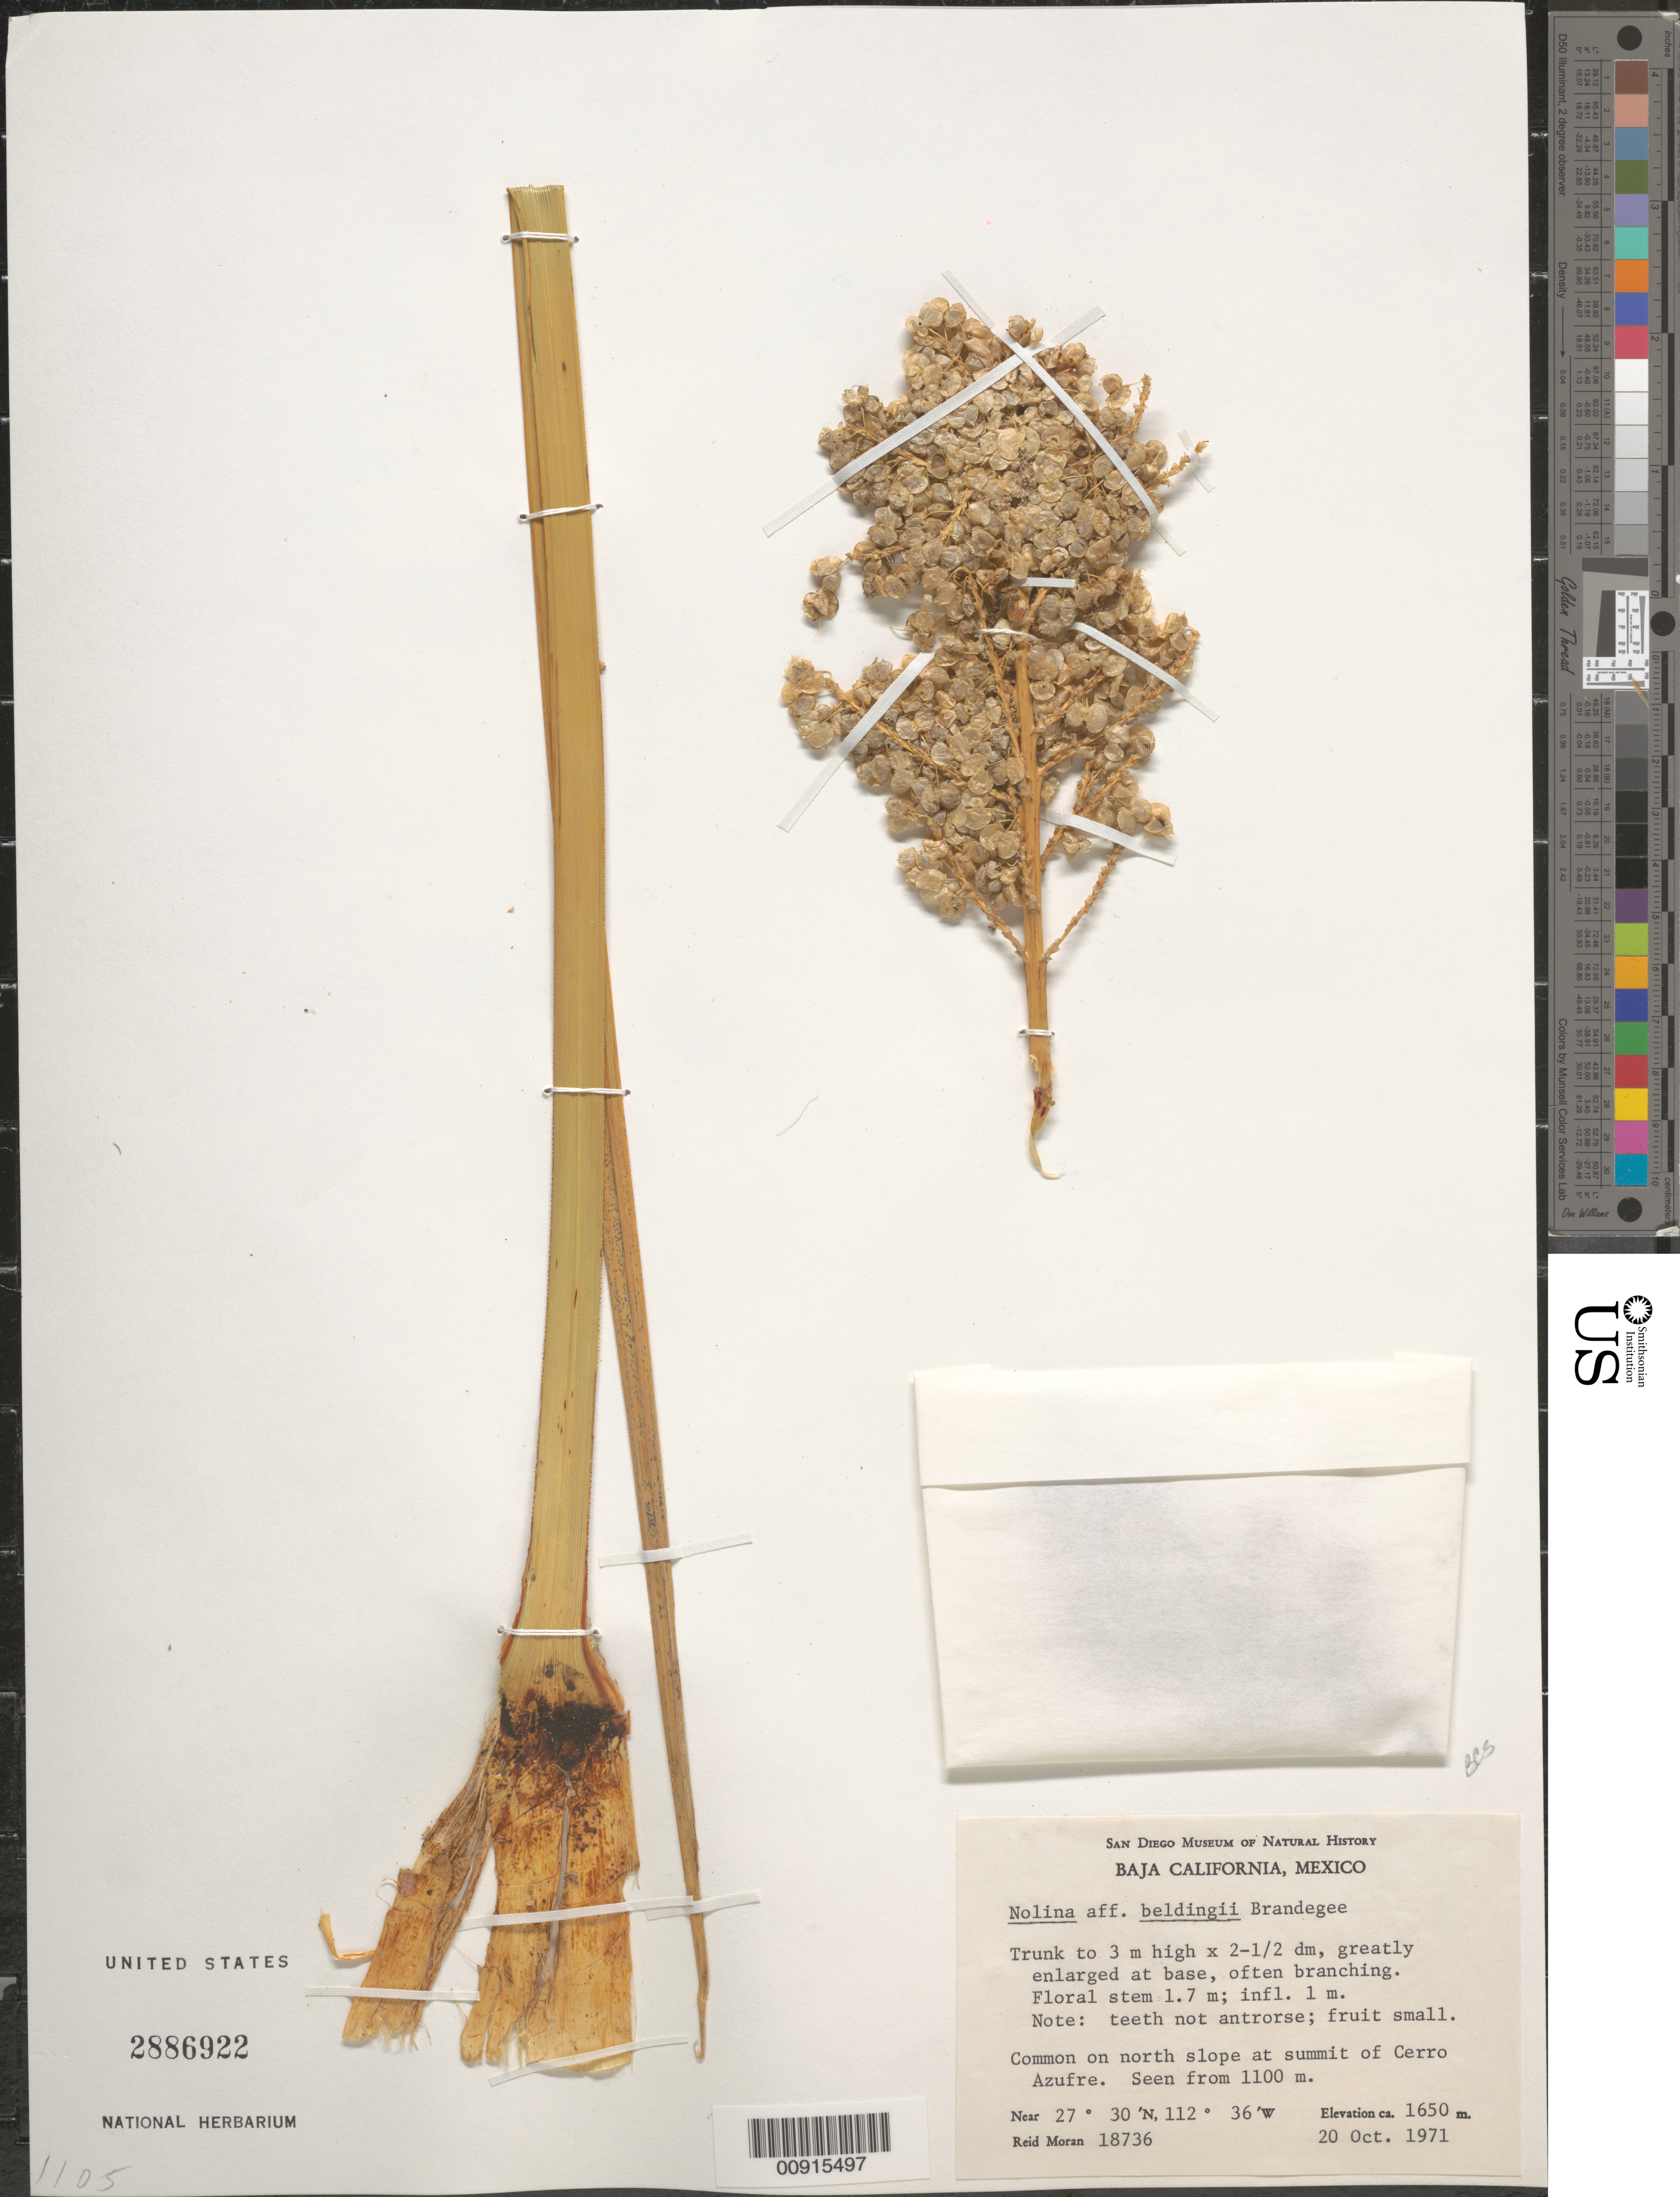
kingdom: Plantae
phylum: Tracheophyta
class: Liliopsida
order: Asparagales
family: Asparagaceae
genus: Nolina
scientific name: Nolina beldingii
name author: Brandegee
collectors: R. V. Moran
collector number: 18736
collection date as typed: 20 Oct 1971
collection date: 1971-10-20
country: Mexico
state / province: Baja California Sur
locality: At summit of Cerro Azufre. Baja California.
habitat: Common on north slope at summit of Cerro. Seen from 1100 m.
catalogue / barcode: US 2886922